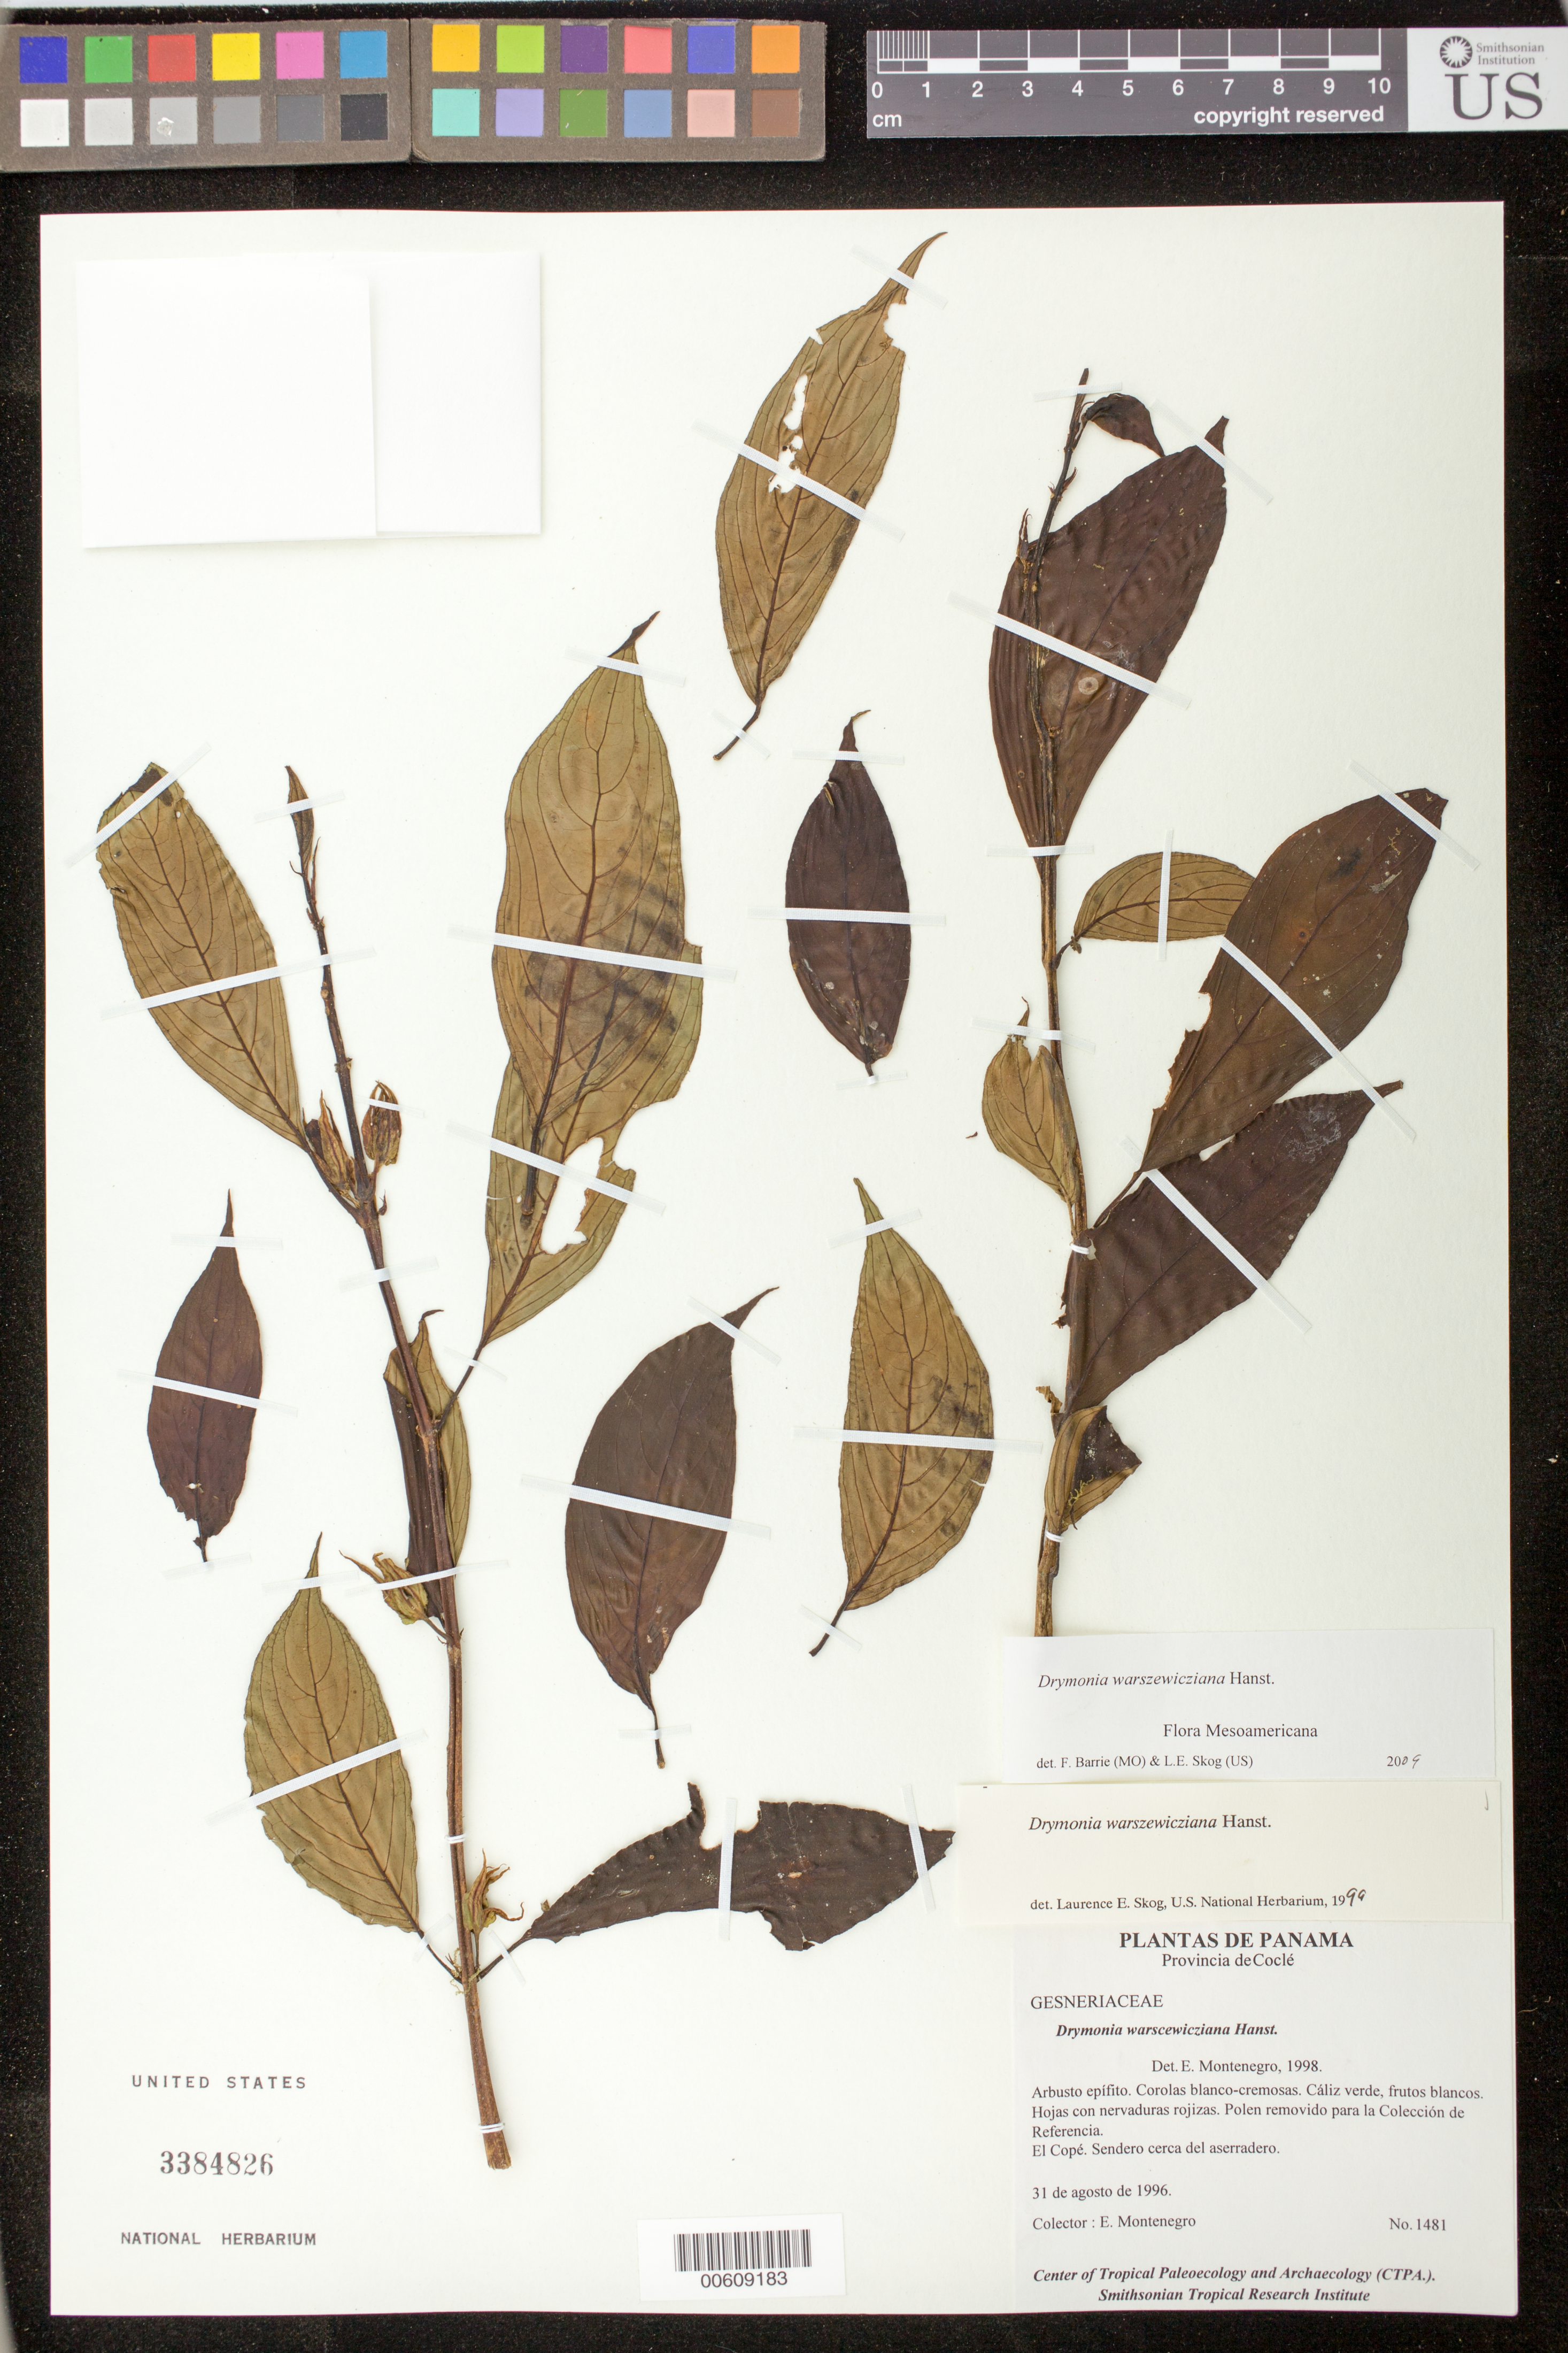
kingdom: Plantae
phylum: Tracheophyta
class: Magnoliopsida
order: Lamiales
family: Gesneriaceae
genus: Drymonia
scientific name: Drymonia warszewicziana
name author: Hanst.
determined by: Skog, Laurence E.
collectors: E. Montenegro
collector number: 1481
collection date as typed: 31 Aug 1996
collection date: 1996-08-31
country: Panama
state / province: Coclé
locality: El Copé, sendero cerca del aserradero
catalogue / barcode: US 3384826